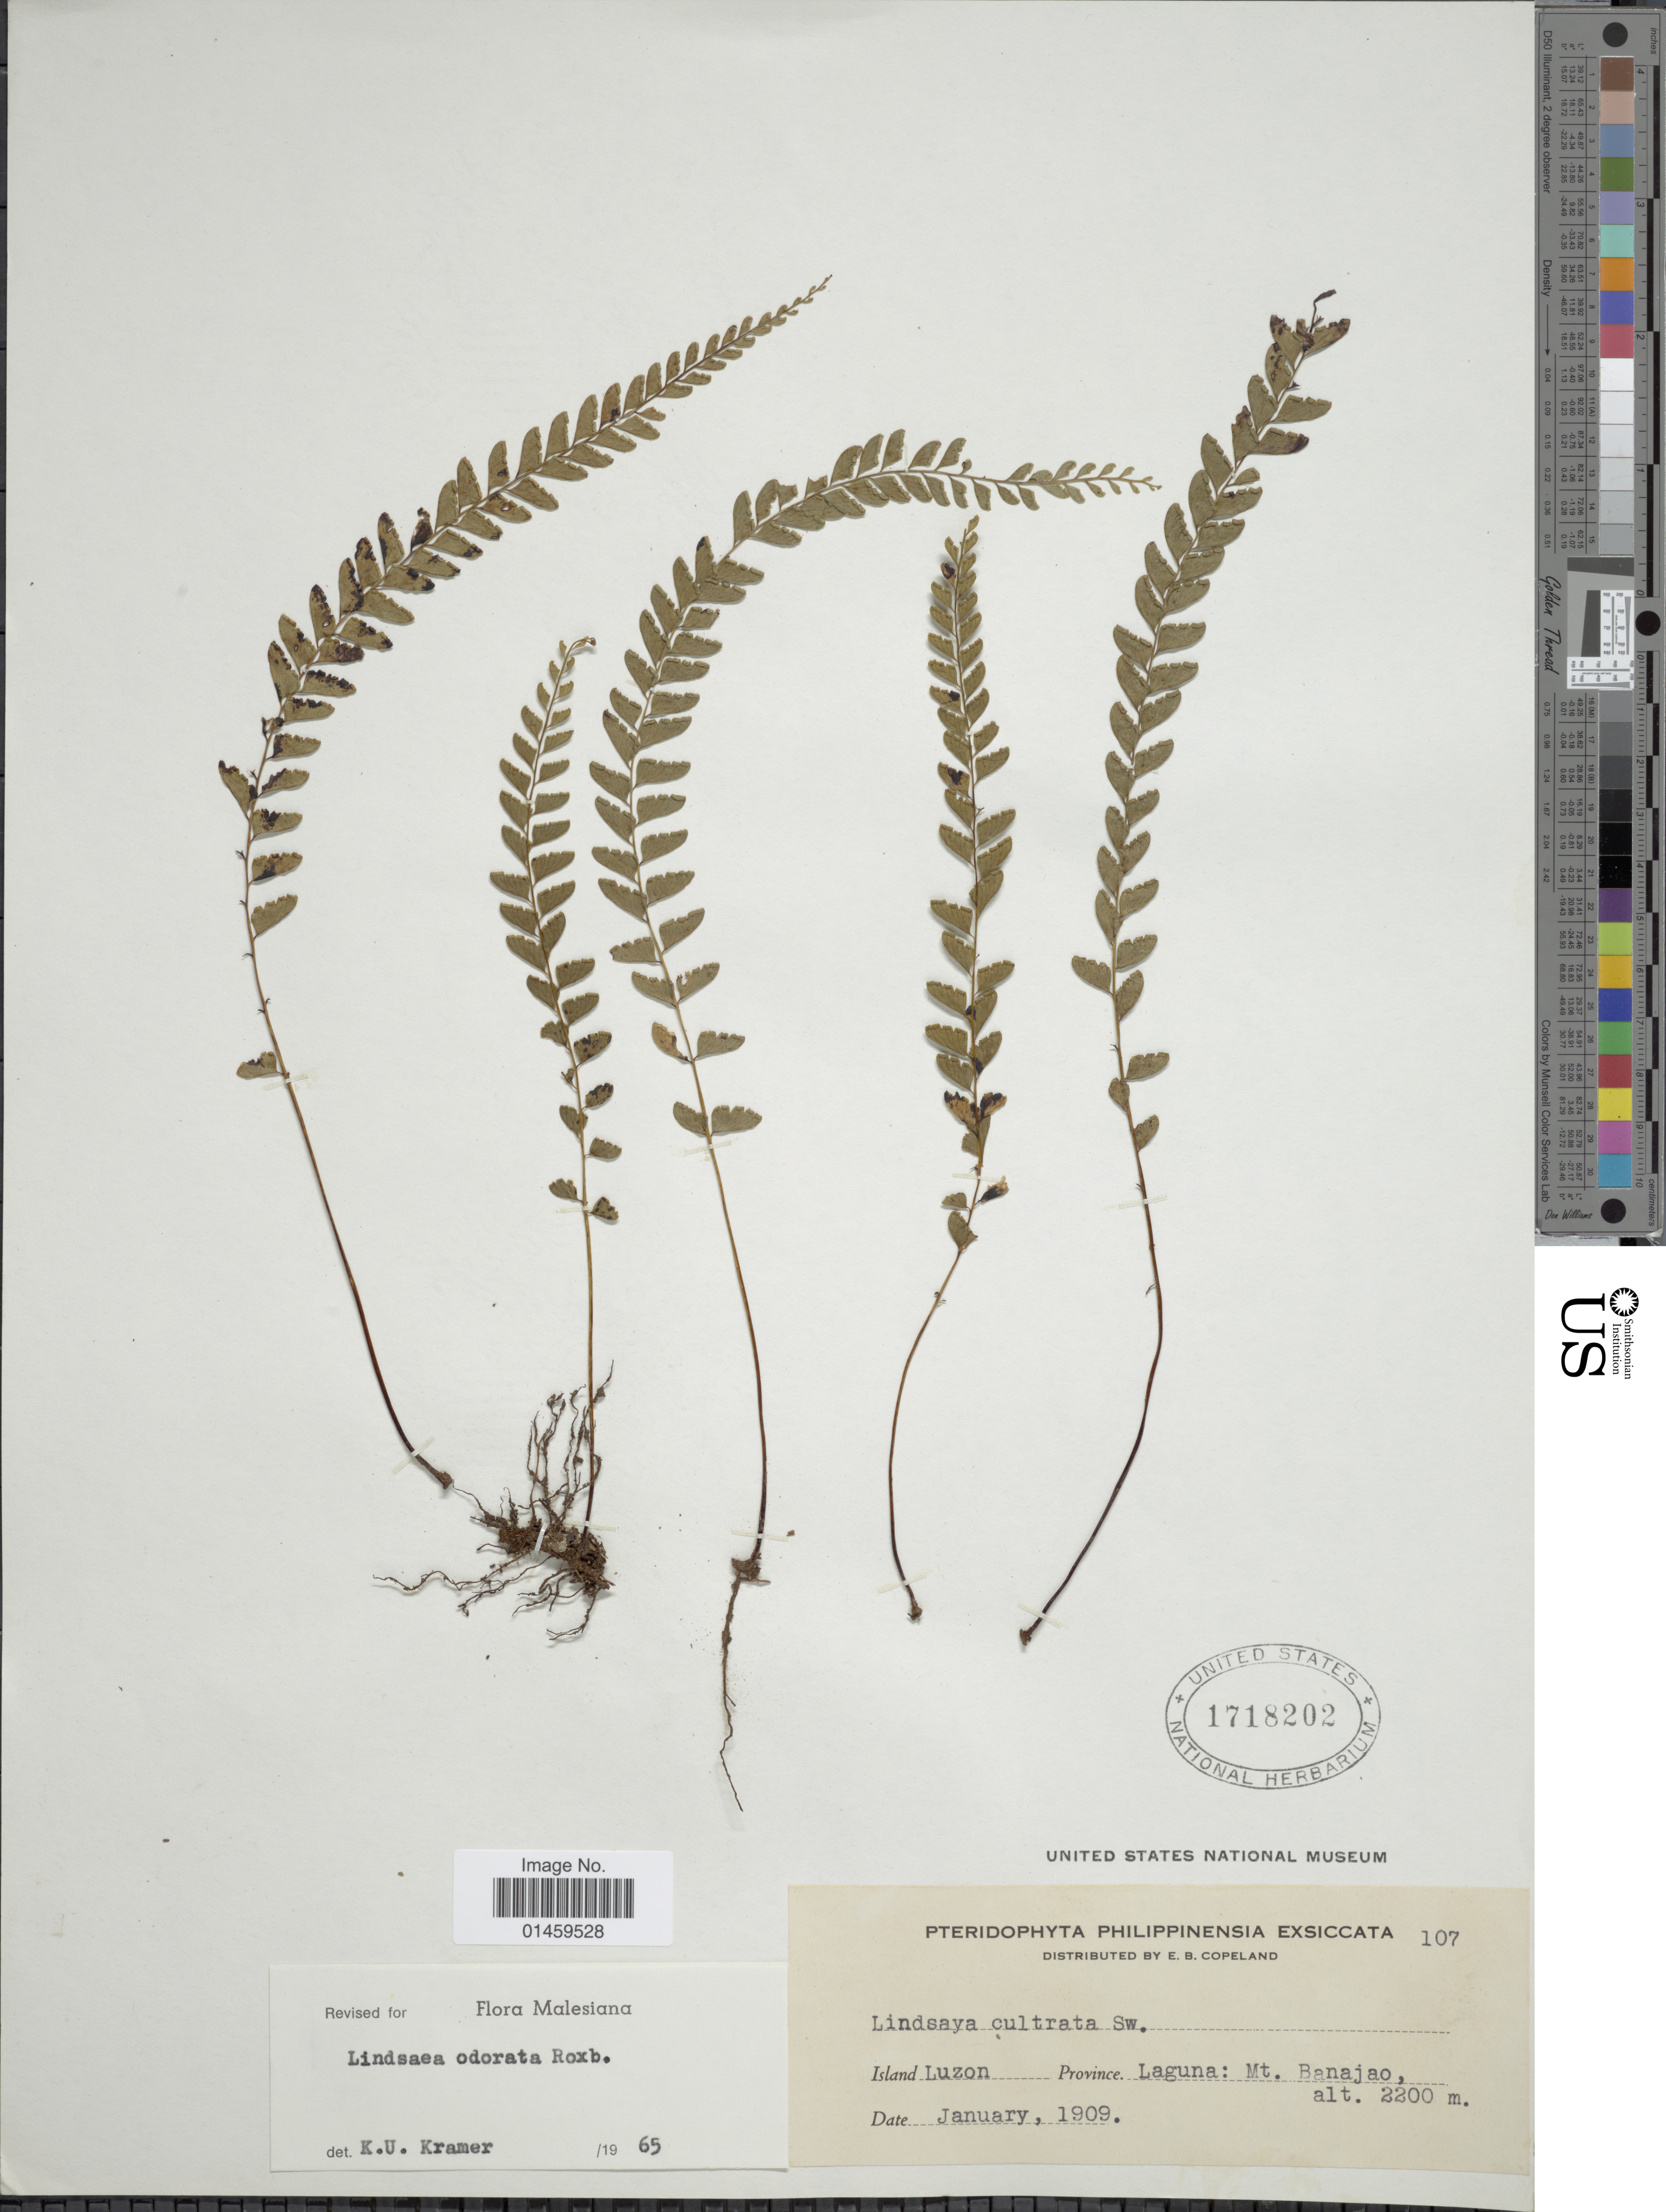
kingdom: Plantae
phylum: Tracheophyta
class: Polypodiopsida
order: Polypodiales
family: Lindsaeaceae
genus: Lindsaea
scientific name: Lindsaea odorata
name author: Roxb.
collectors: E. B. Copeland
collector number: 107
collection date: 1909-01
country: Philippines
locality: Island Luzon. Province Laguna: Mt. Banajao.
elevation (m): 2200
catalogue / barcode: US 1718202